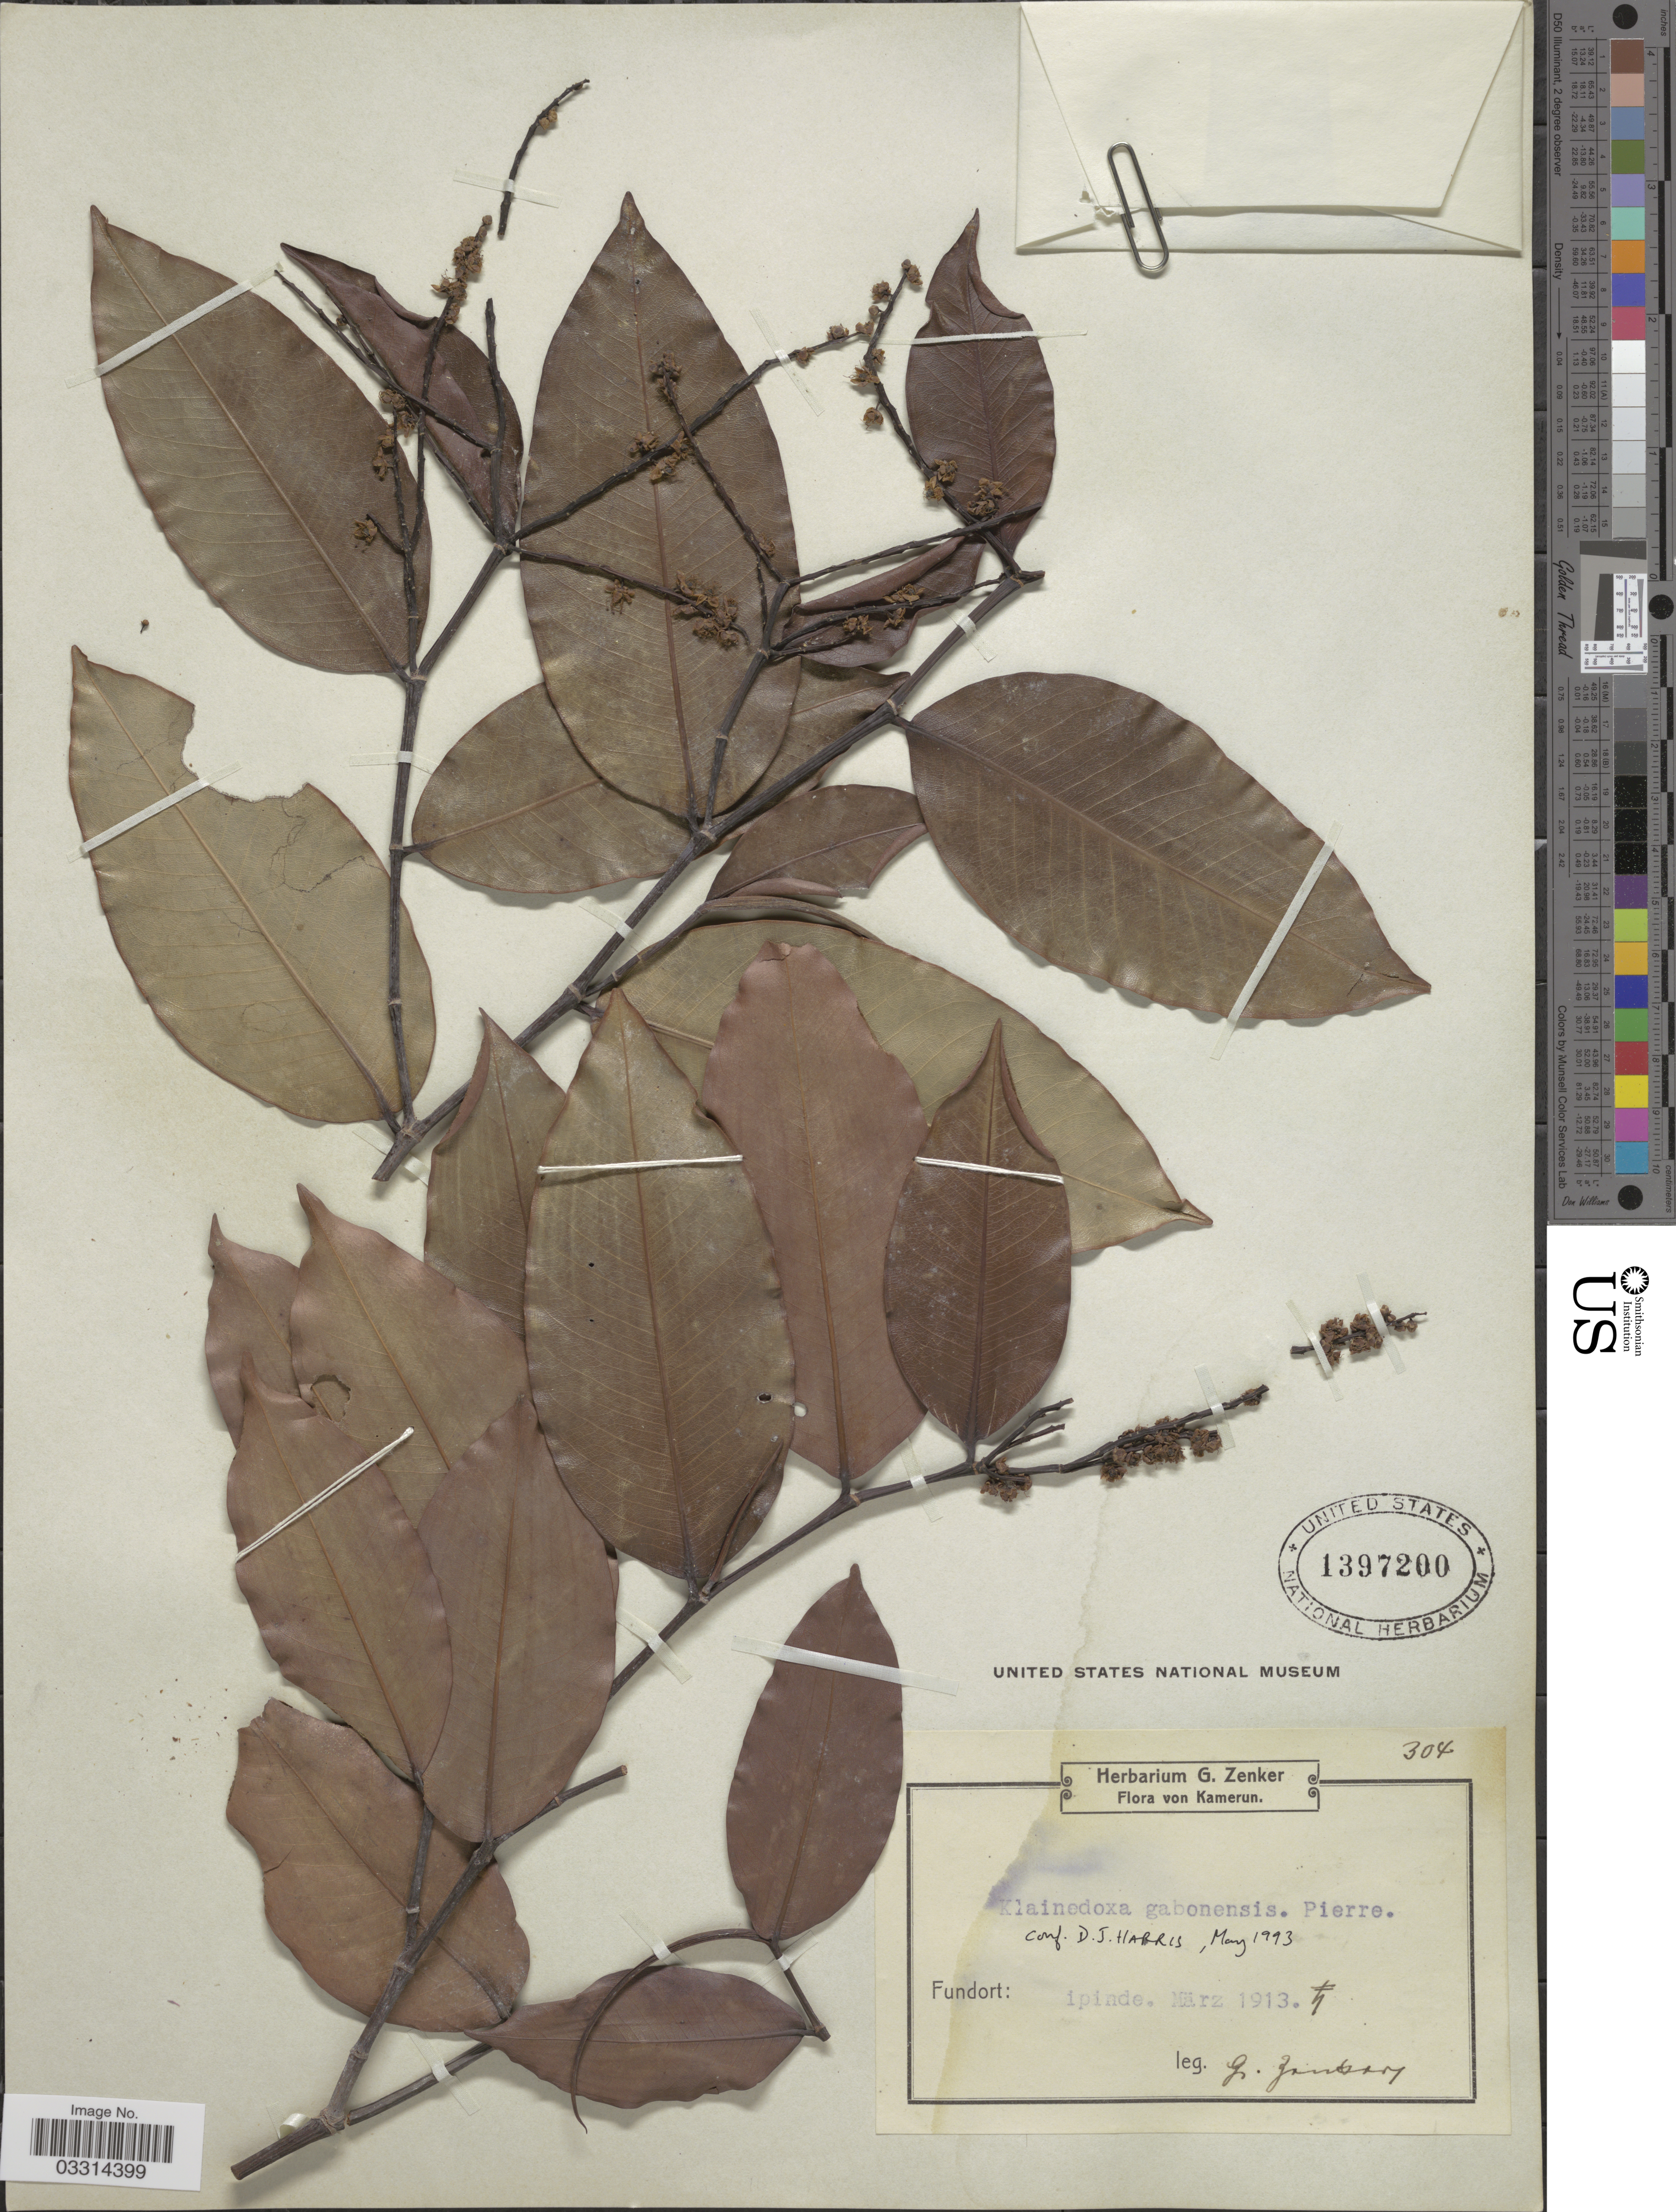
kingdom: Plantae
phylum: Tracheophyta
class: Magnoliopsida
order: Malpighiales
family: Irvingiaceae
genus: Klainedoxa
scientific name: Klainedoxa gabonensis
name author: Pierre ex Engl.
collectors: G. A. Zenker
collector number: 304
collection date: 1913-03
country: Cameroon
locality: Ipinde.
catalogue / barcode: US 1397200